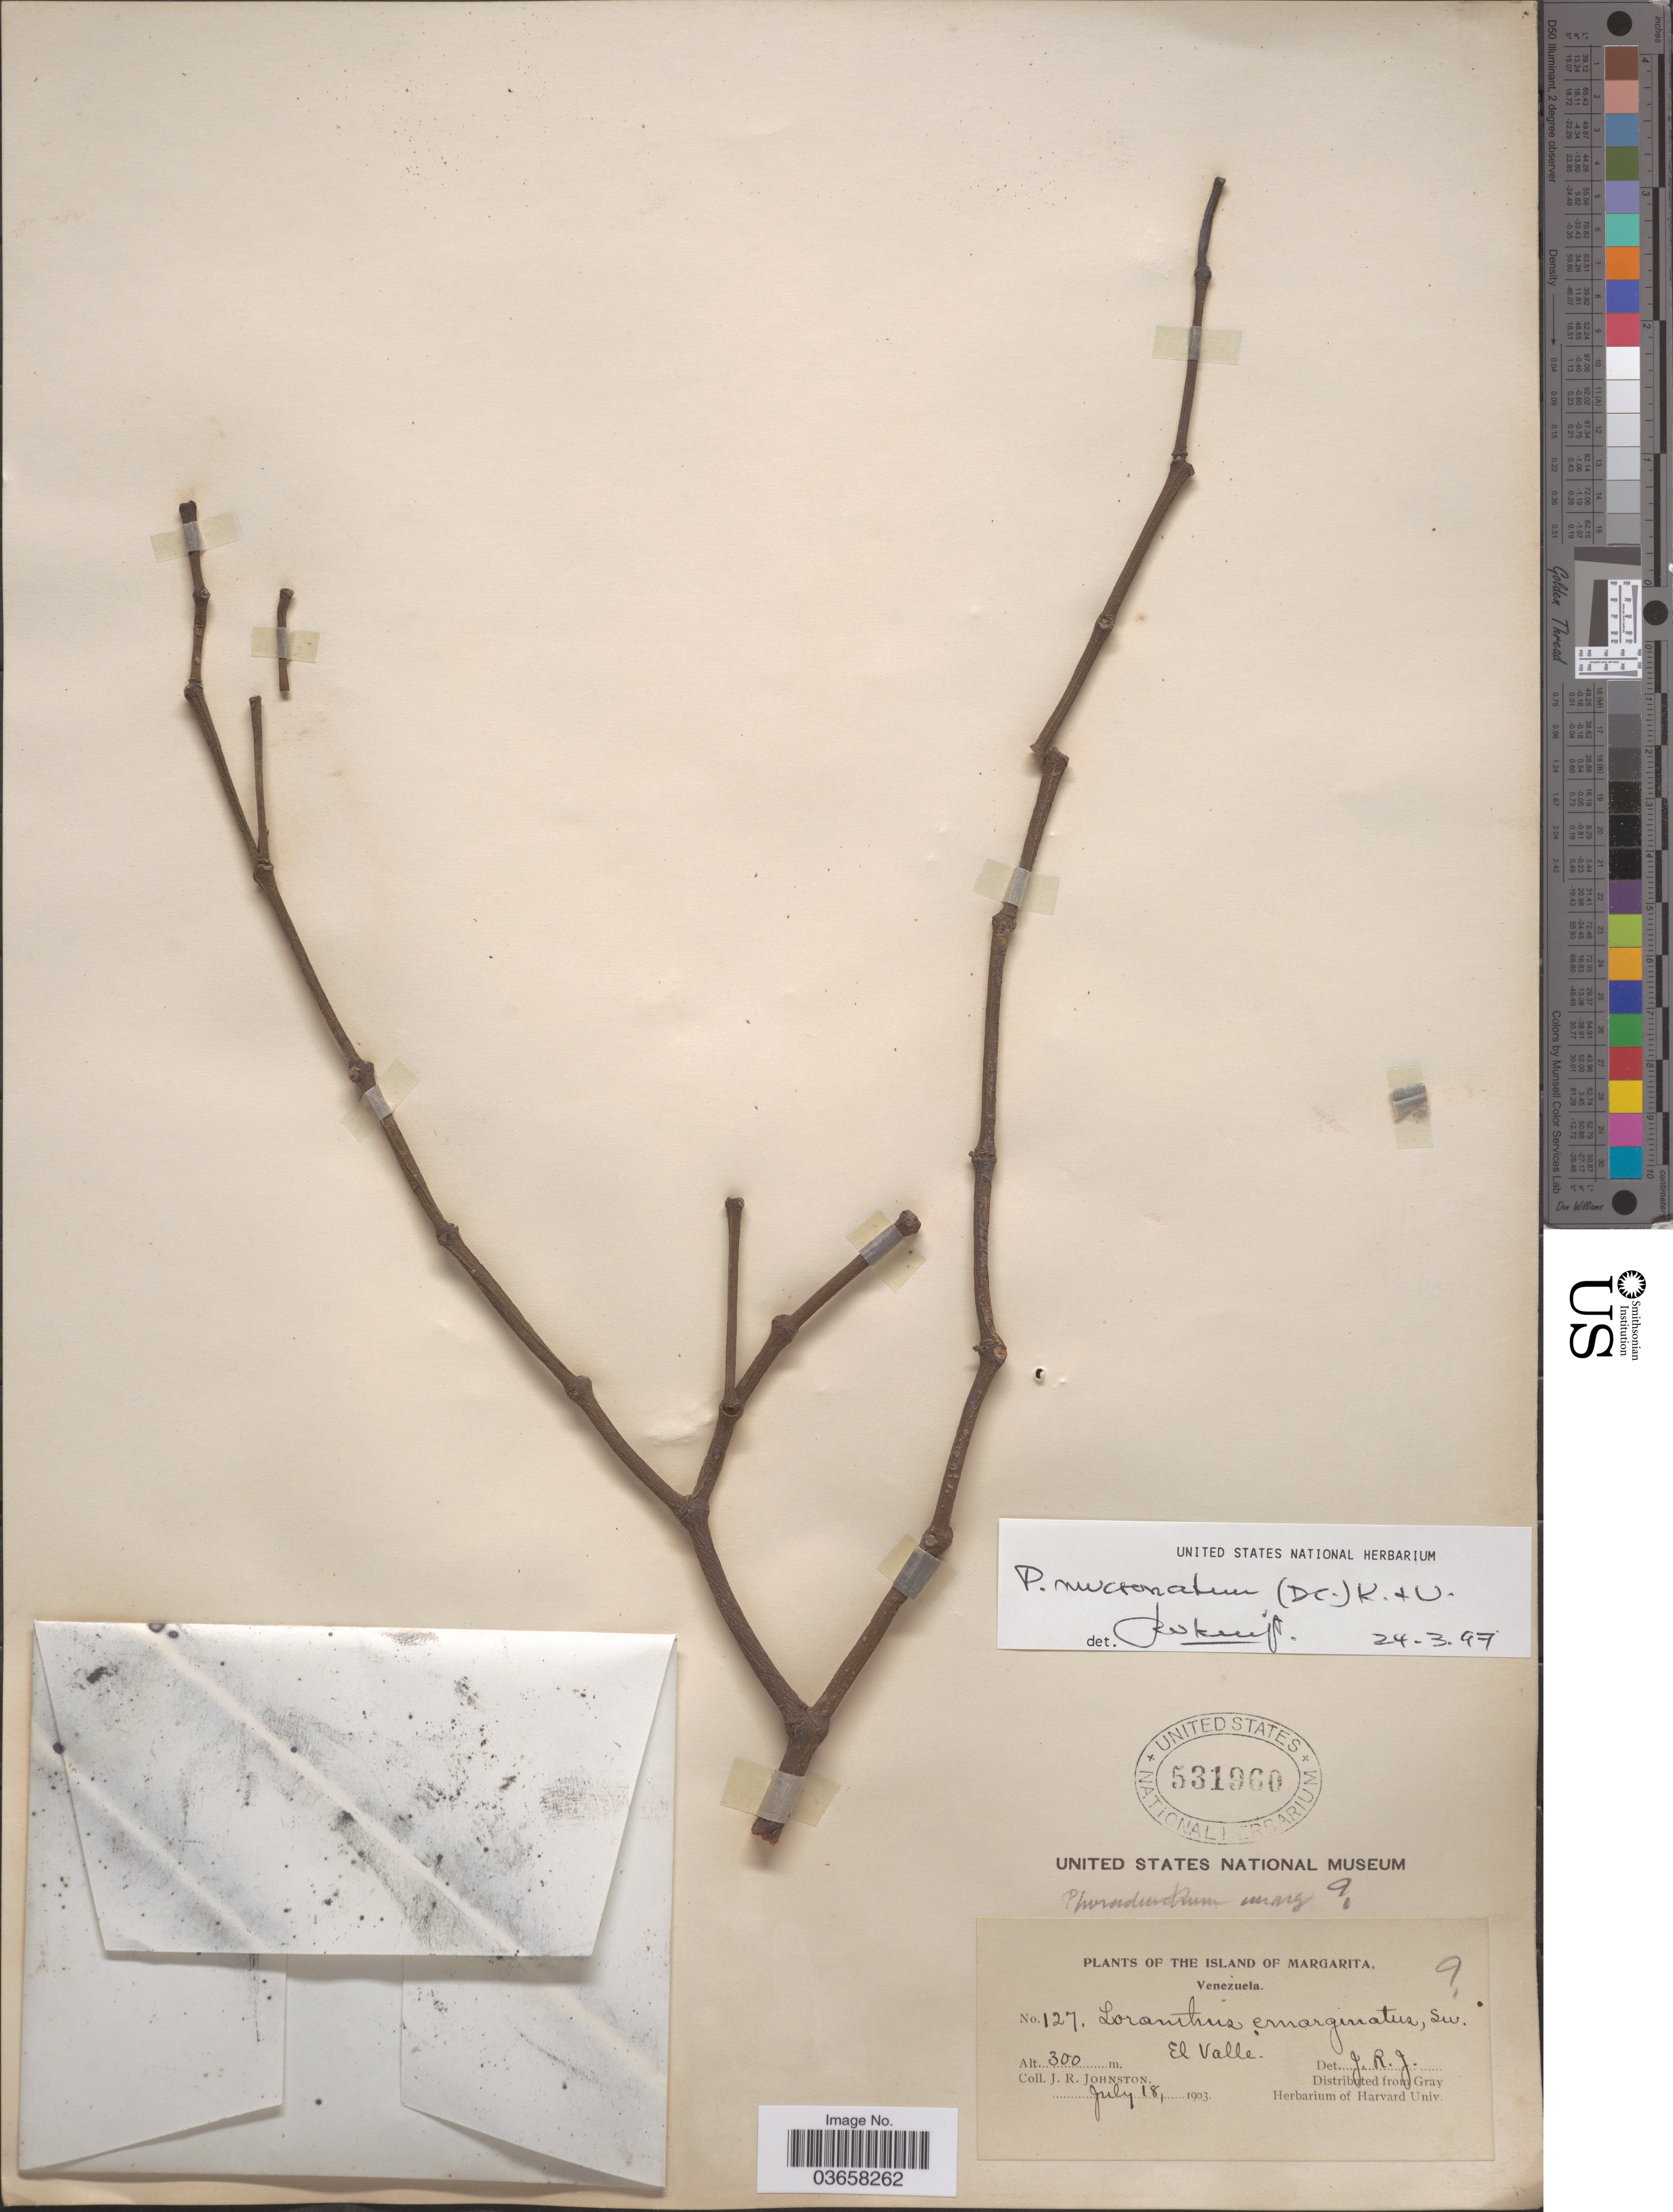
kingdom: Plantae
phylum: Tracheophyta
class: Magnoliopsida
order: Santalales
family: Viscaceae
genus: Phoradendron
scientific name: Phoradendron mucronatum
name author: (DC.) Krug & Urb.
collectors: J. Johnston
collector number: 127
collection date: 1903-07-18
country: Venezuela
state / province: Nueva Esparta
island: Margarita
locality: The Island of Margarita. El Valle.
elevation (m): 300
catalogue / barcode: US 531960